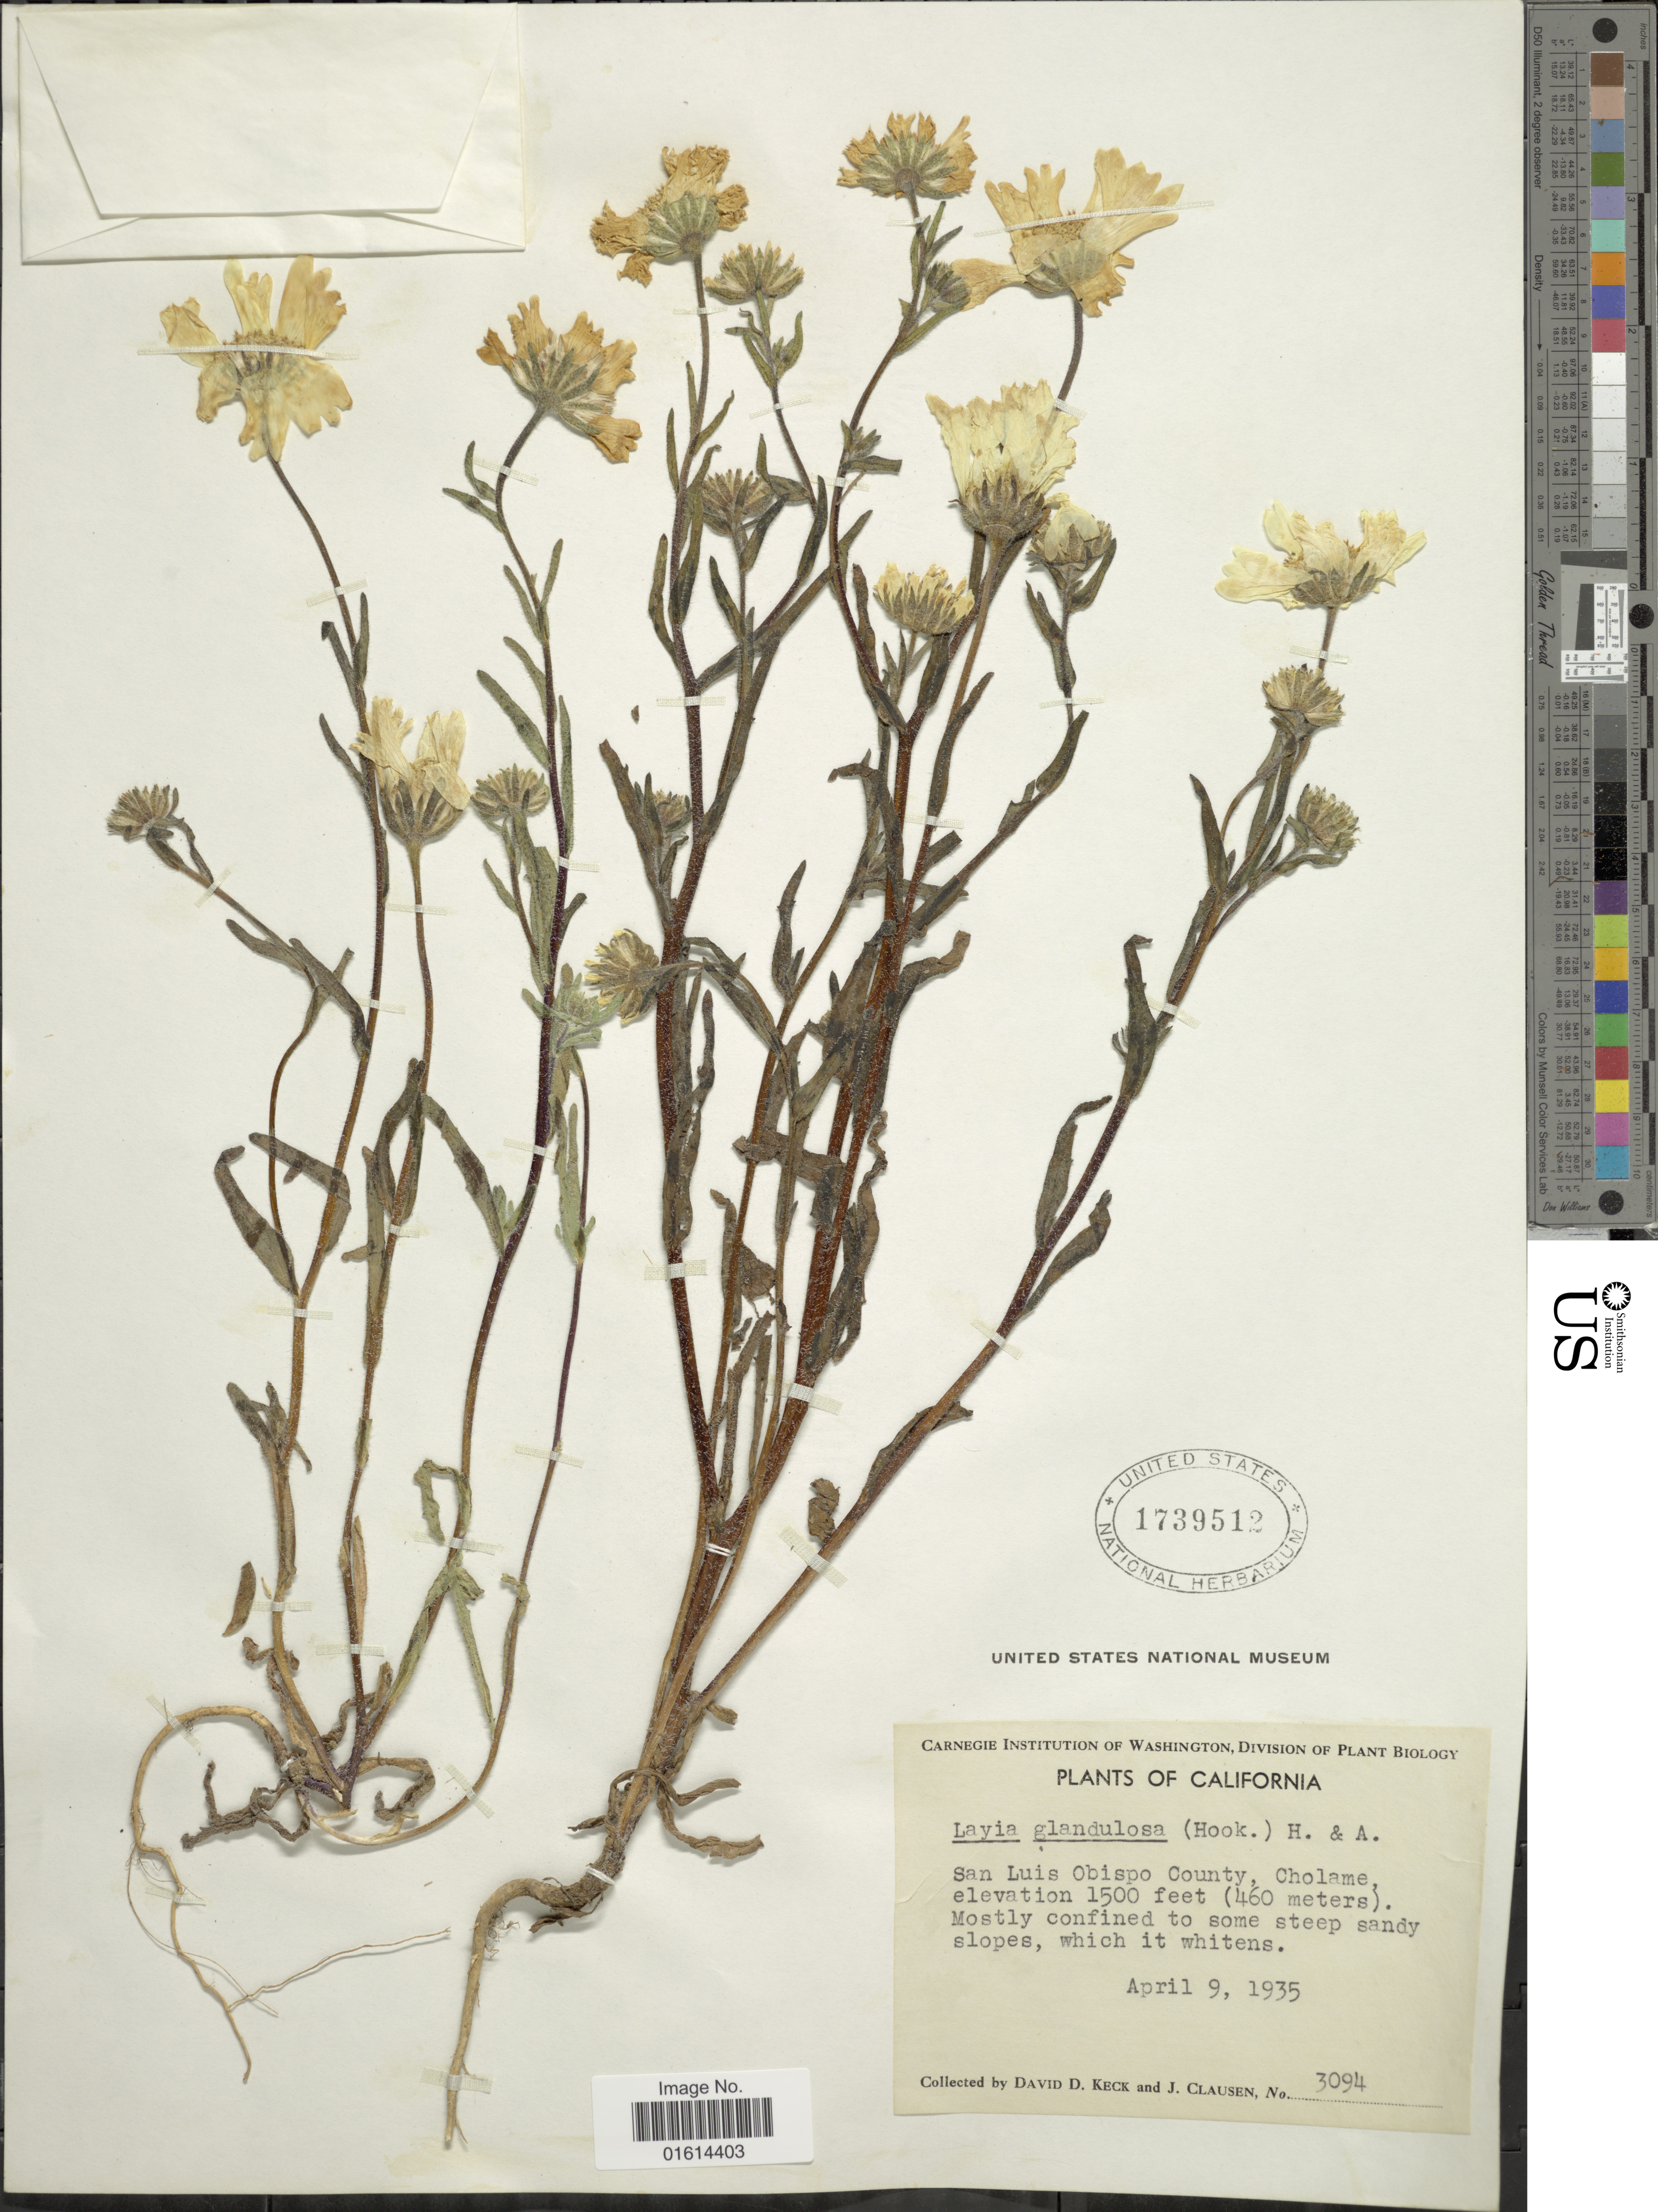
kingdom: Plantae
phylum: Tracheophyta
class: Magnoliopsida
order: Asterales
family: Asteraceae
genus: Layia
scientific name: Layia glandulosa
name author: Hook. & Arn.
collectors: D. D. Keck & J. Clausen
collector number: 3094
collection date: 1935-04-09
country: United States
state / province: California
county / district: San Luis Obispo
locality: San Luis Obispo County, Oholame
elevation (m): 457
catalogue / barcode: US 1739512